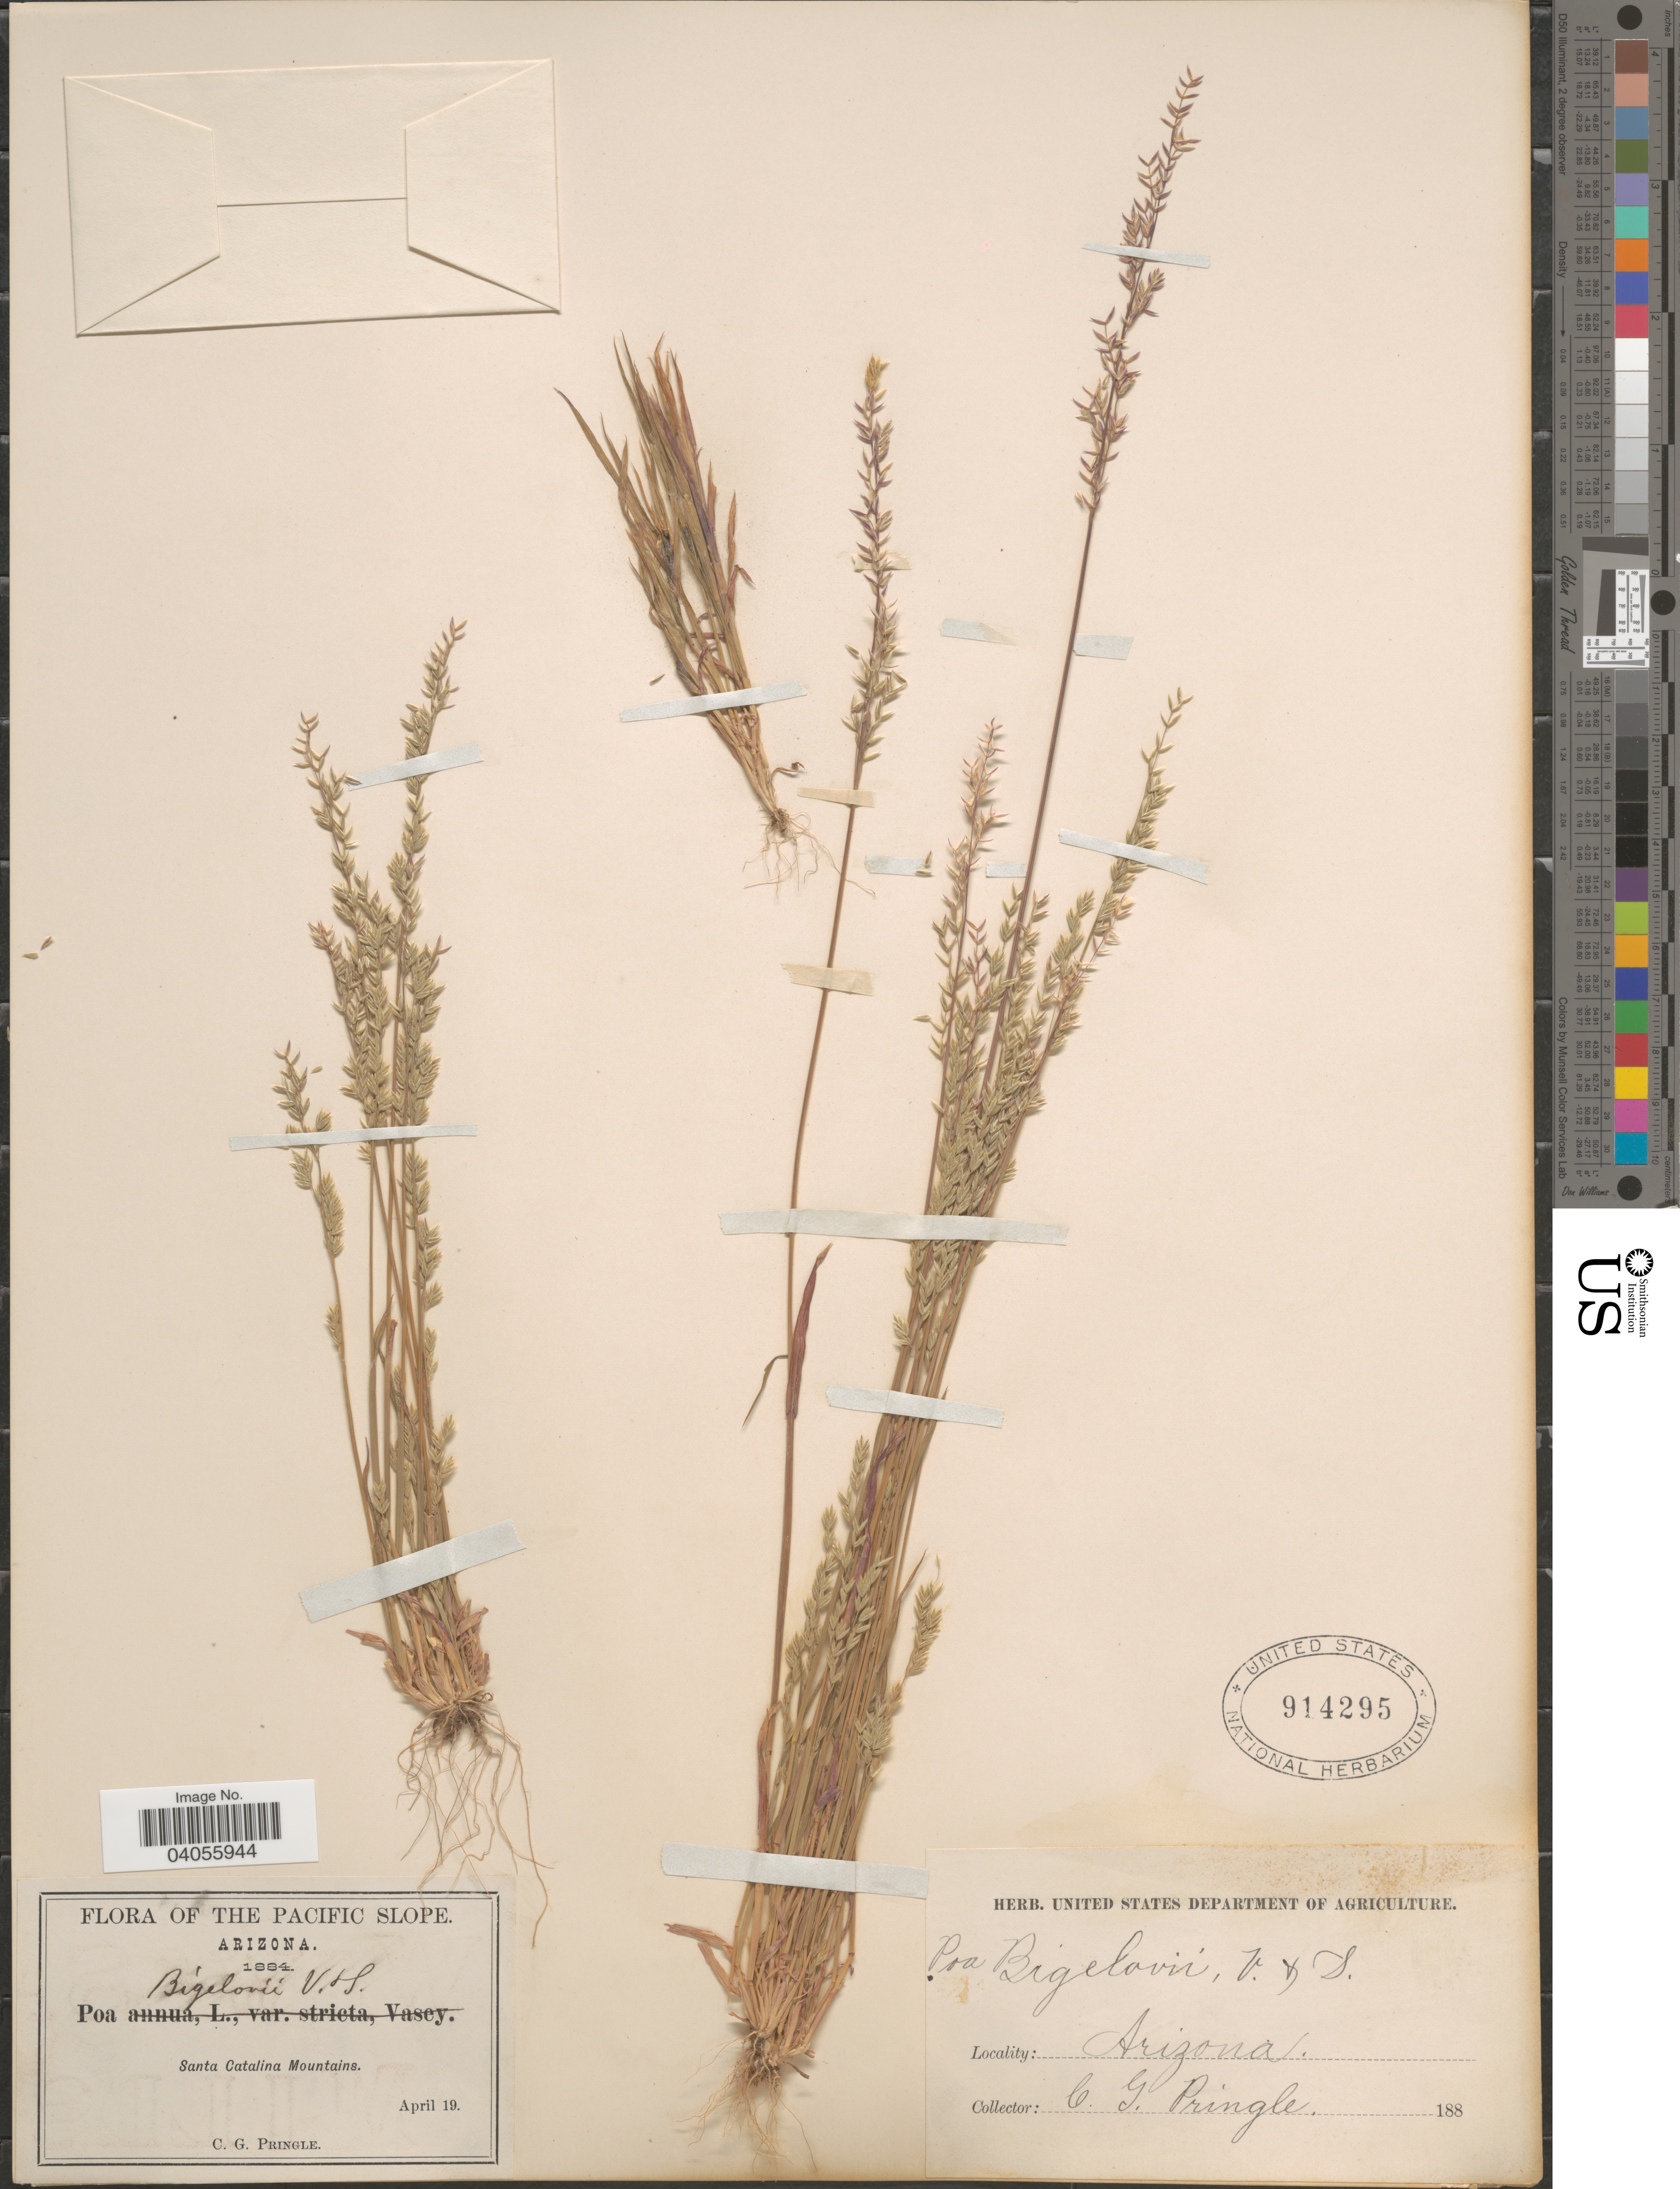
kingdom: Plantae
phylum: Tracheophyta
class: Liliopsida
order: Poales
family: Poaceae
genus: Poa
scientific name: Poa bigelovii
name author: Vasey & Scribn.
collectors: C. G. Pringle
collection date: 1884-04-19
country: United States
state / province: Arizona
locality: The Pacific Slope. Santa Catalina Mountains.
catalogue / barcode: US 914295